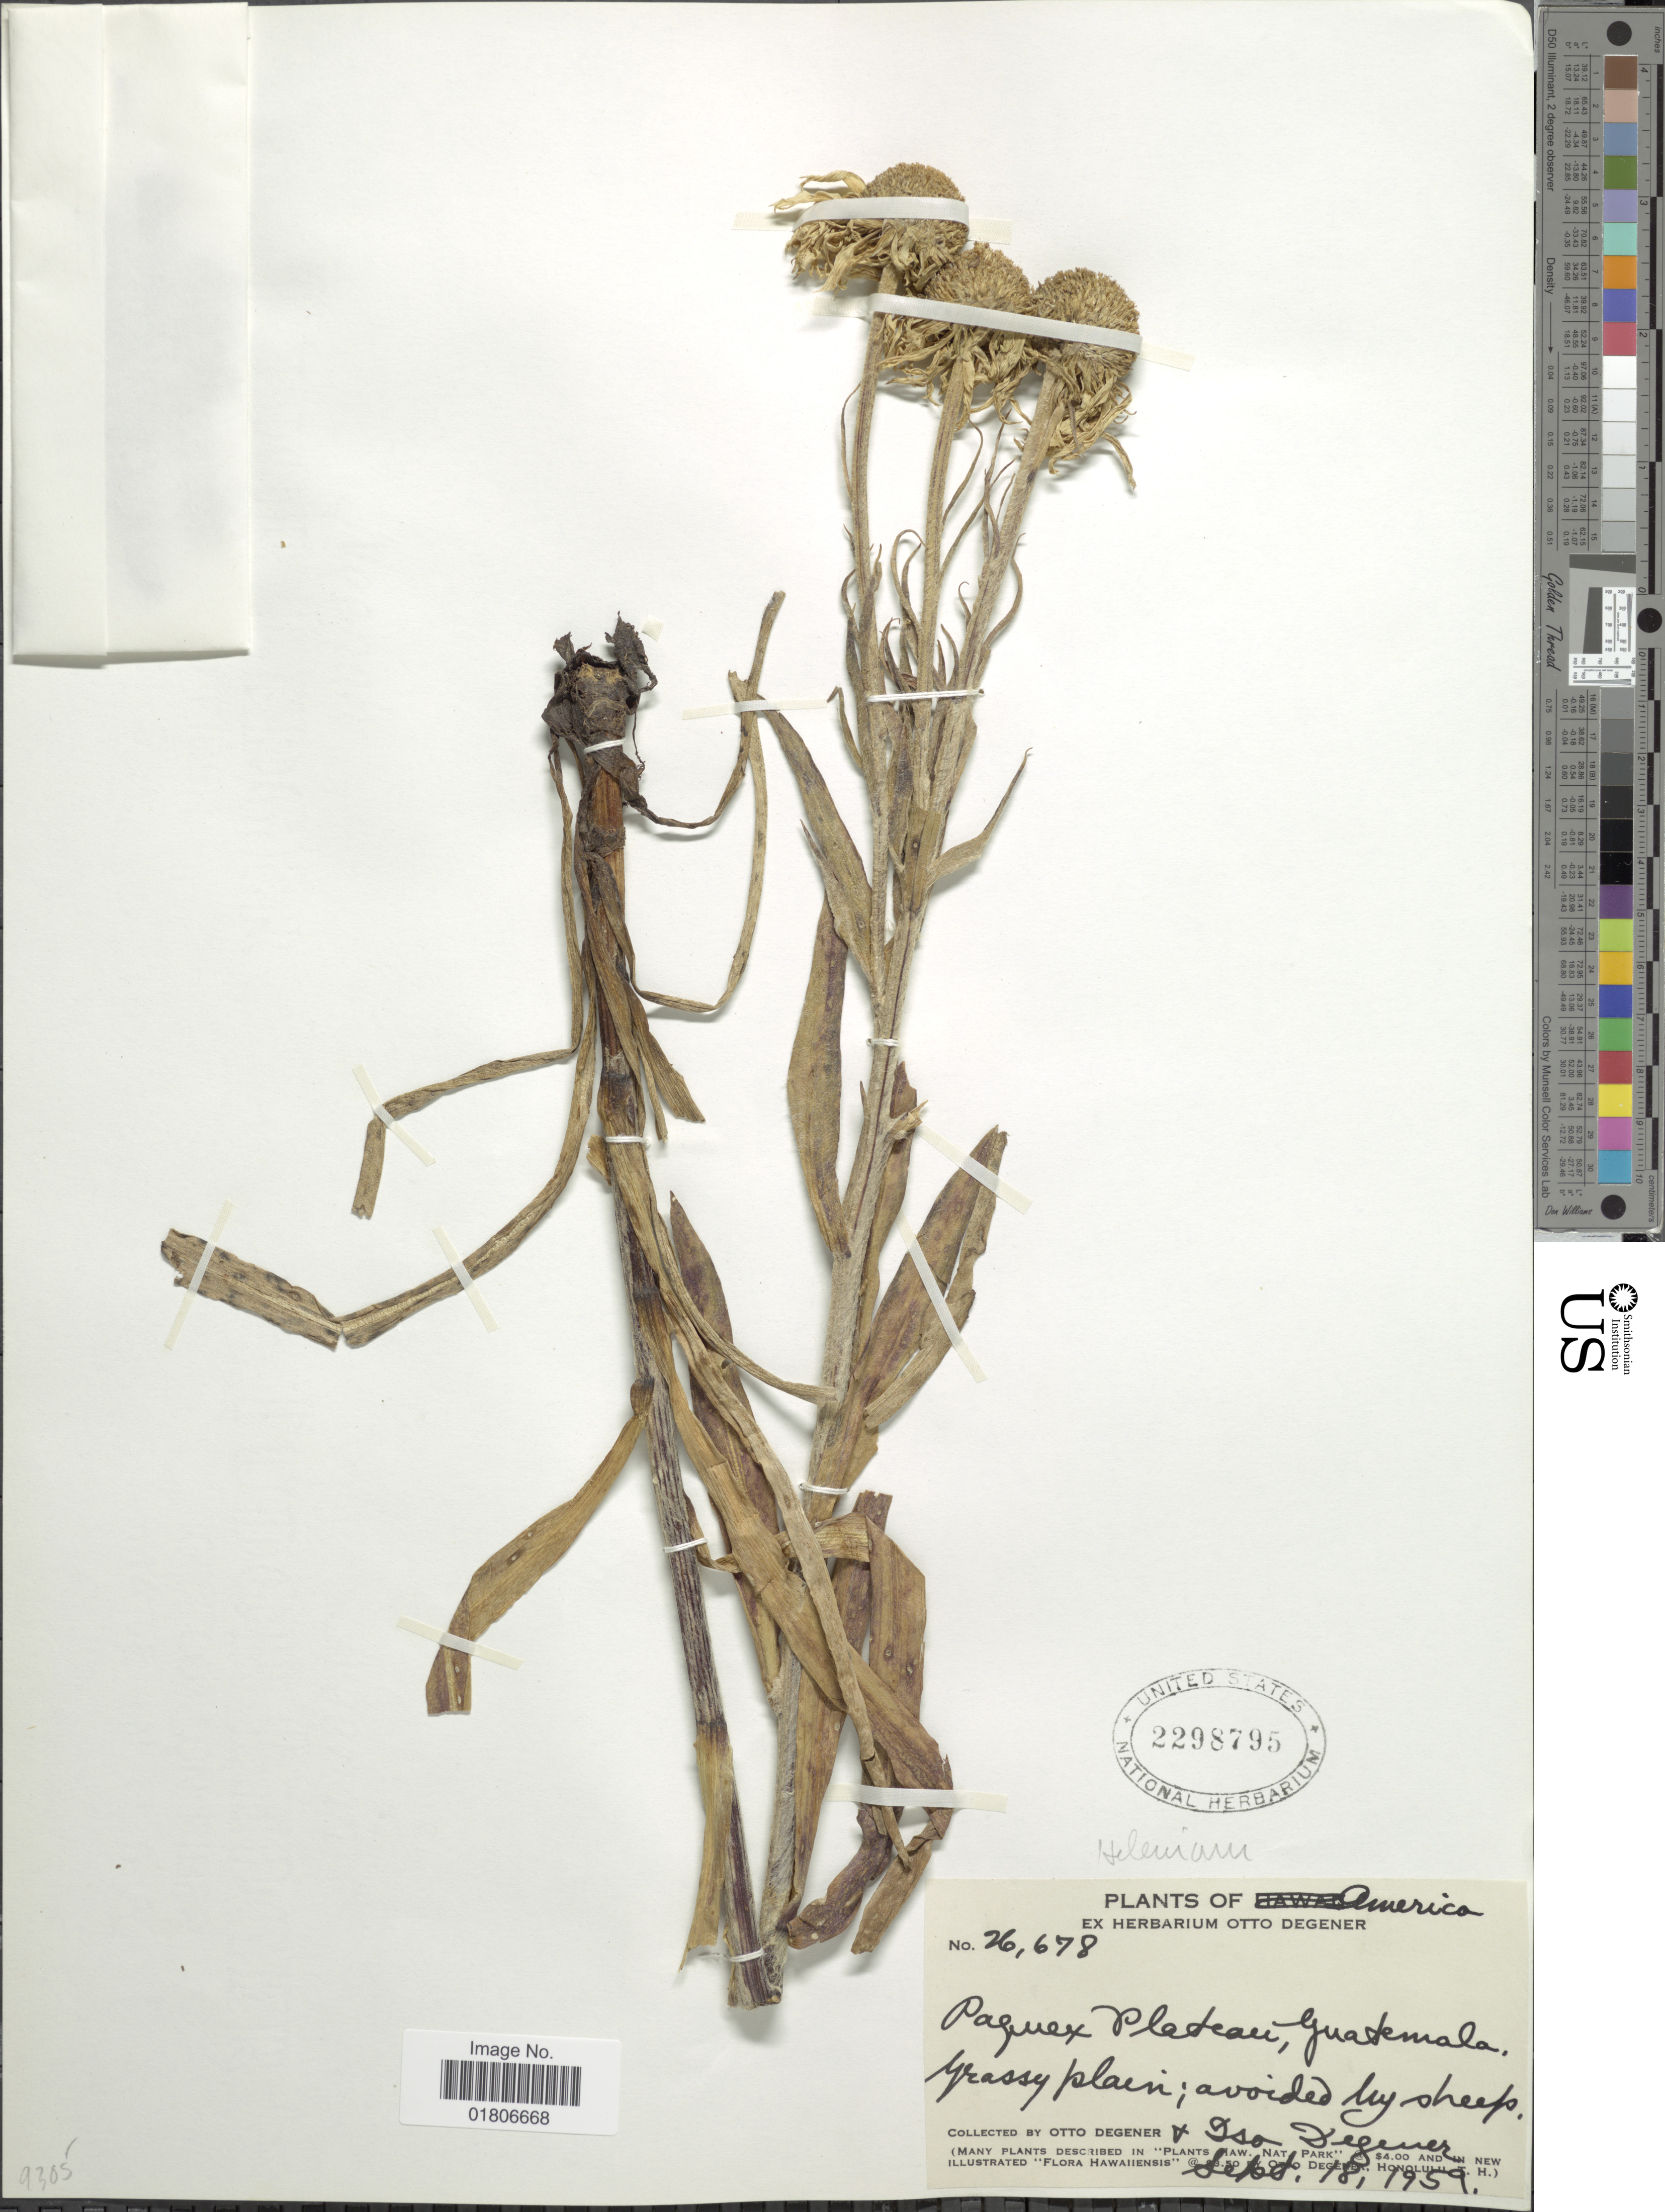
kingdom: Plantae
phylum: Tracheophyta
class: Magnoliopsida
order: Asterales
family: Asteraceae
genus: Helenium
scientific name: Helenium sp.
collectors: O. Degener & I. Degener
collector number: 26678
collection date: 1959-09-18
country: Guatemala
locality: Paquex Plateau America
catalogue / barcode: US 2298795